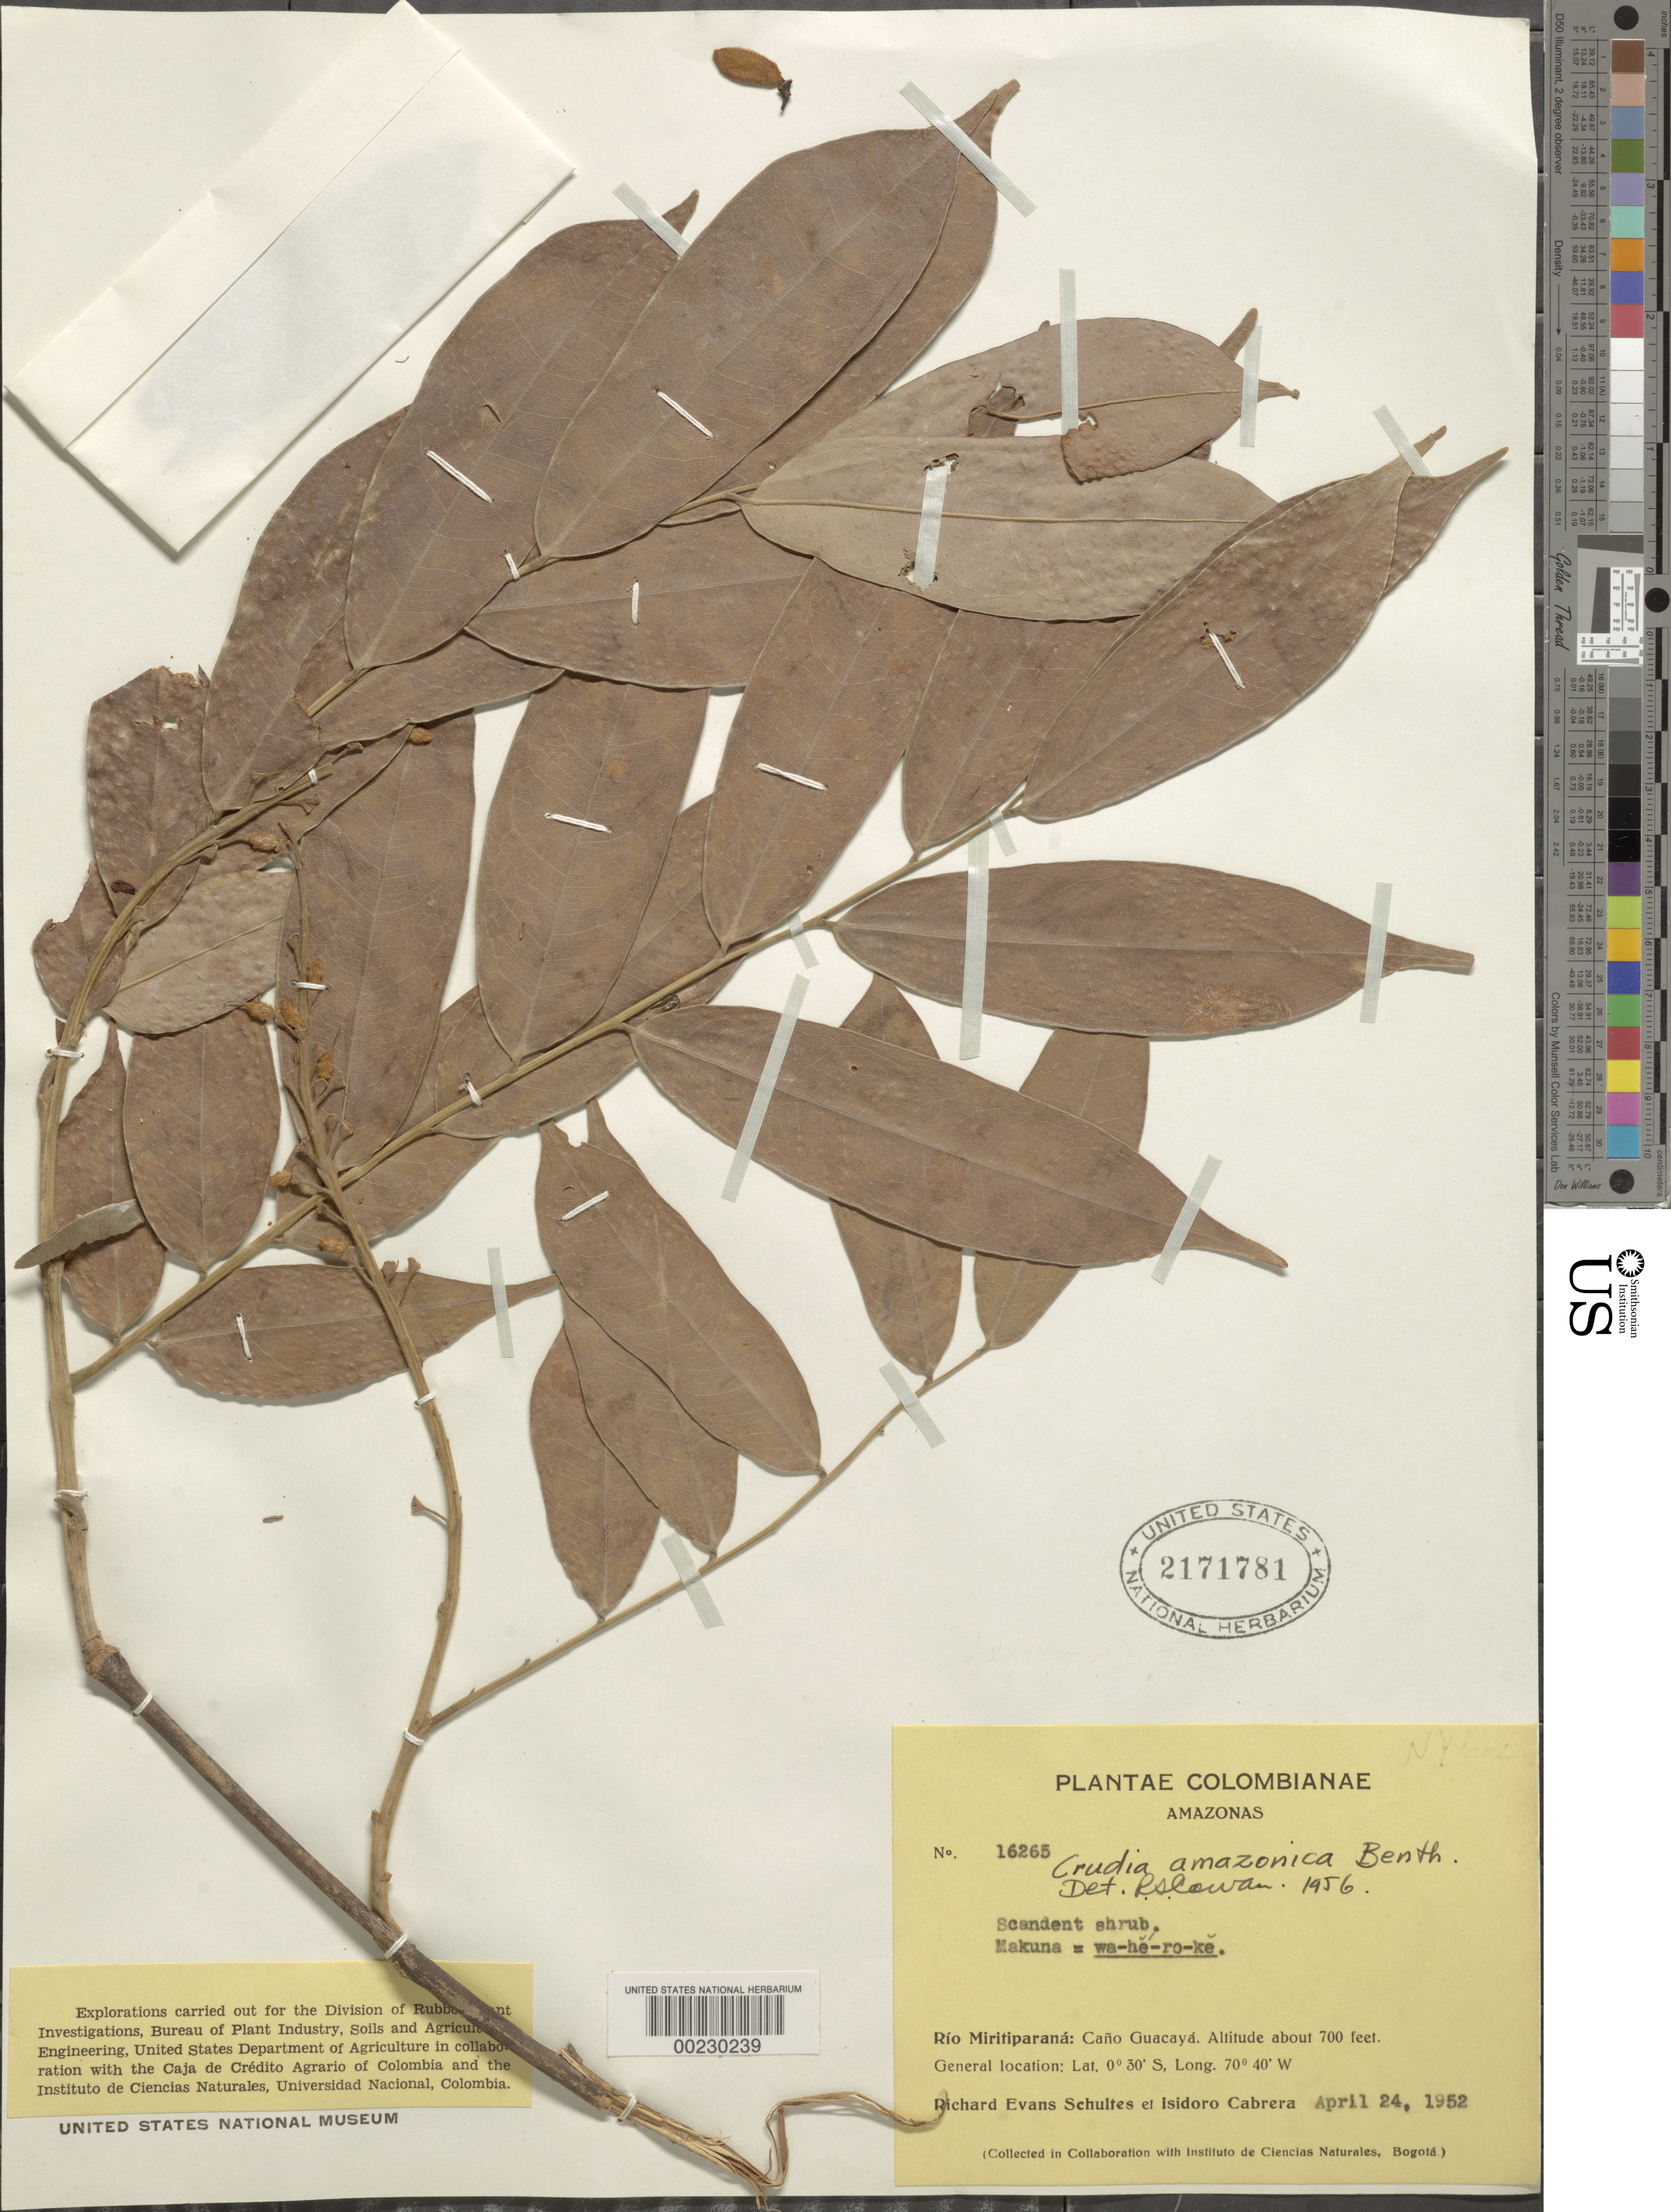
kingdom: Plantae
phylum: Tracheophyta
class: Magnoliopsida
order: Fabales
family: Fabaceae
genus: Crudia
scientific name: Crudia amazonica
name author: Spruce ex Benth.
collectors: R. E. Schultes & I. Cabrera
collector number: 16265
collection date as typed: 24 Apr 1952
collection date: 1952-04-24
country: Colombia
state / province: Amazônas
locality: Rio Miritiparana; Caño Guacaya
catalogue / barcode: US 2171781